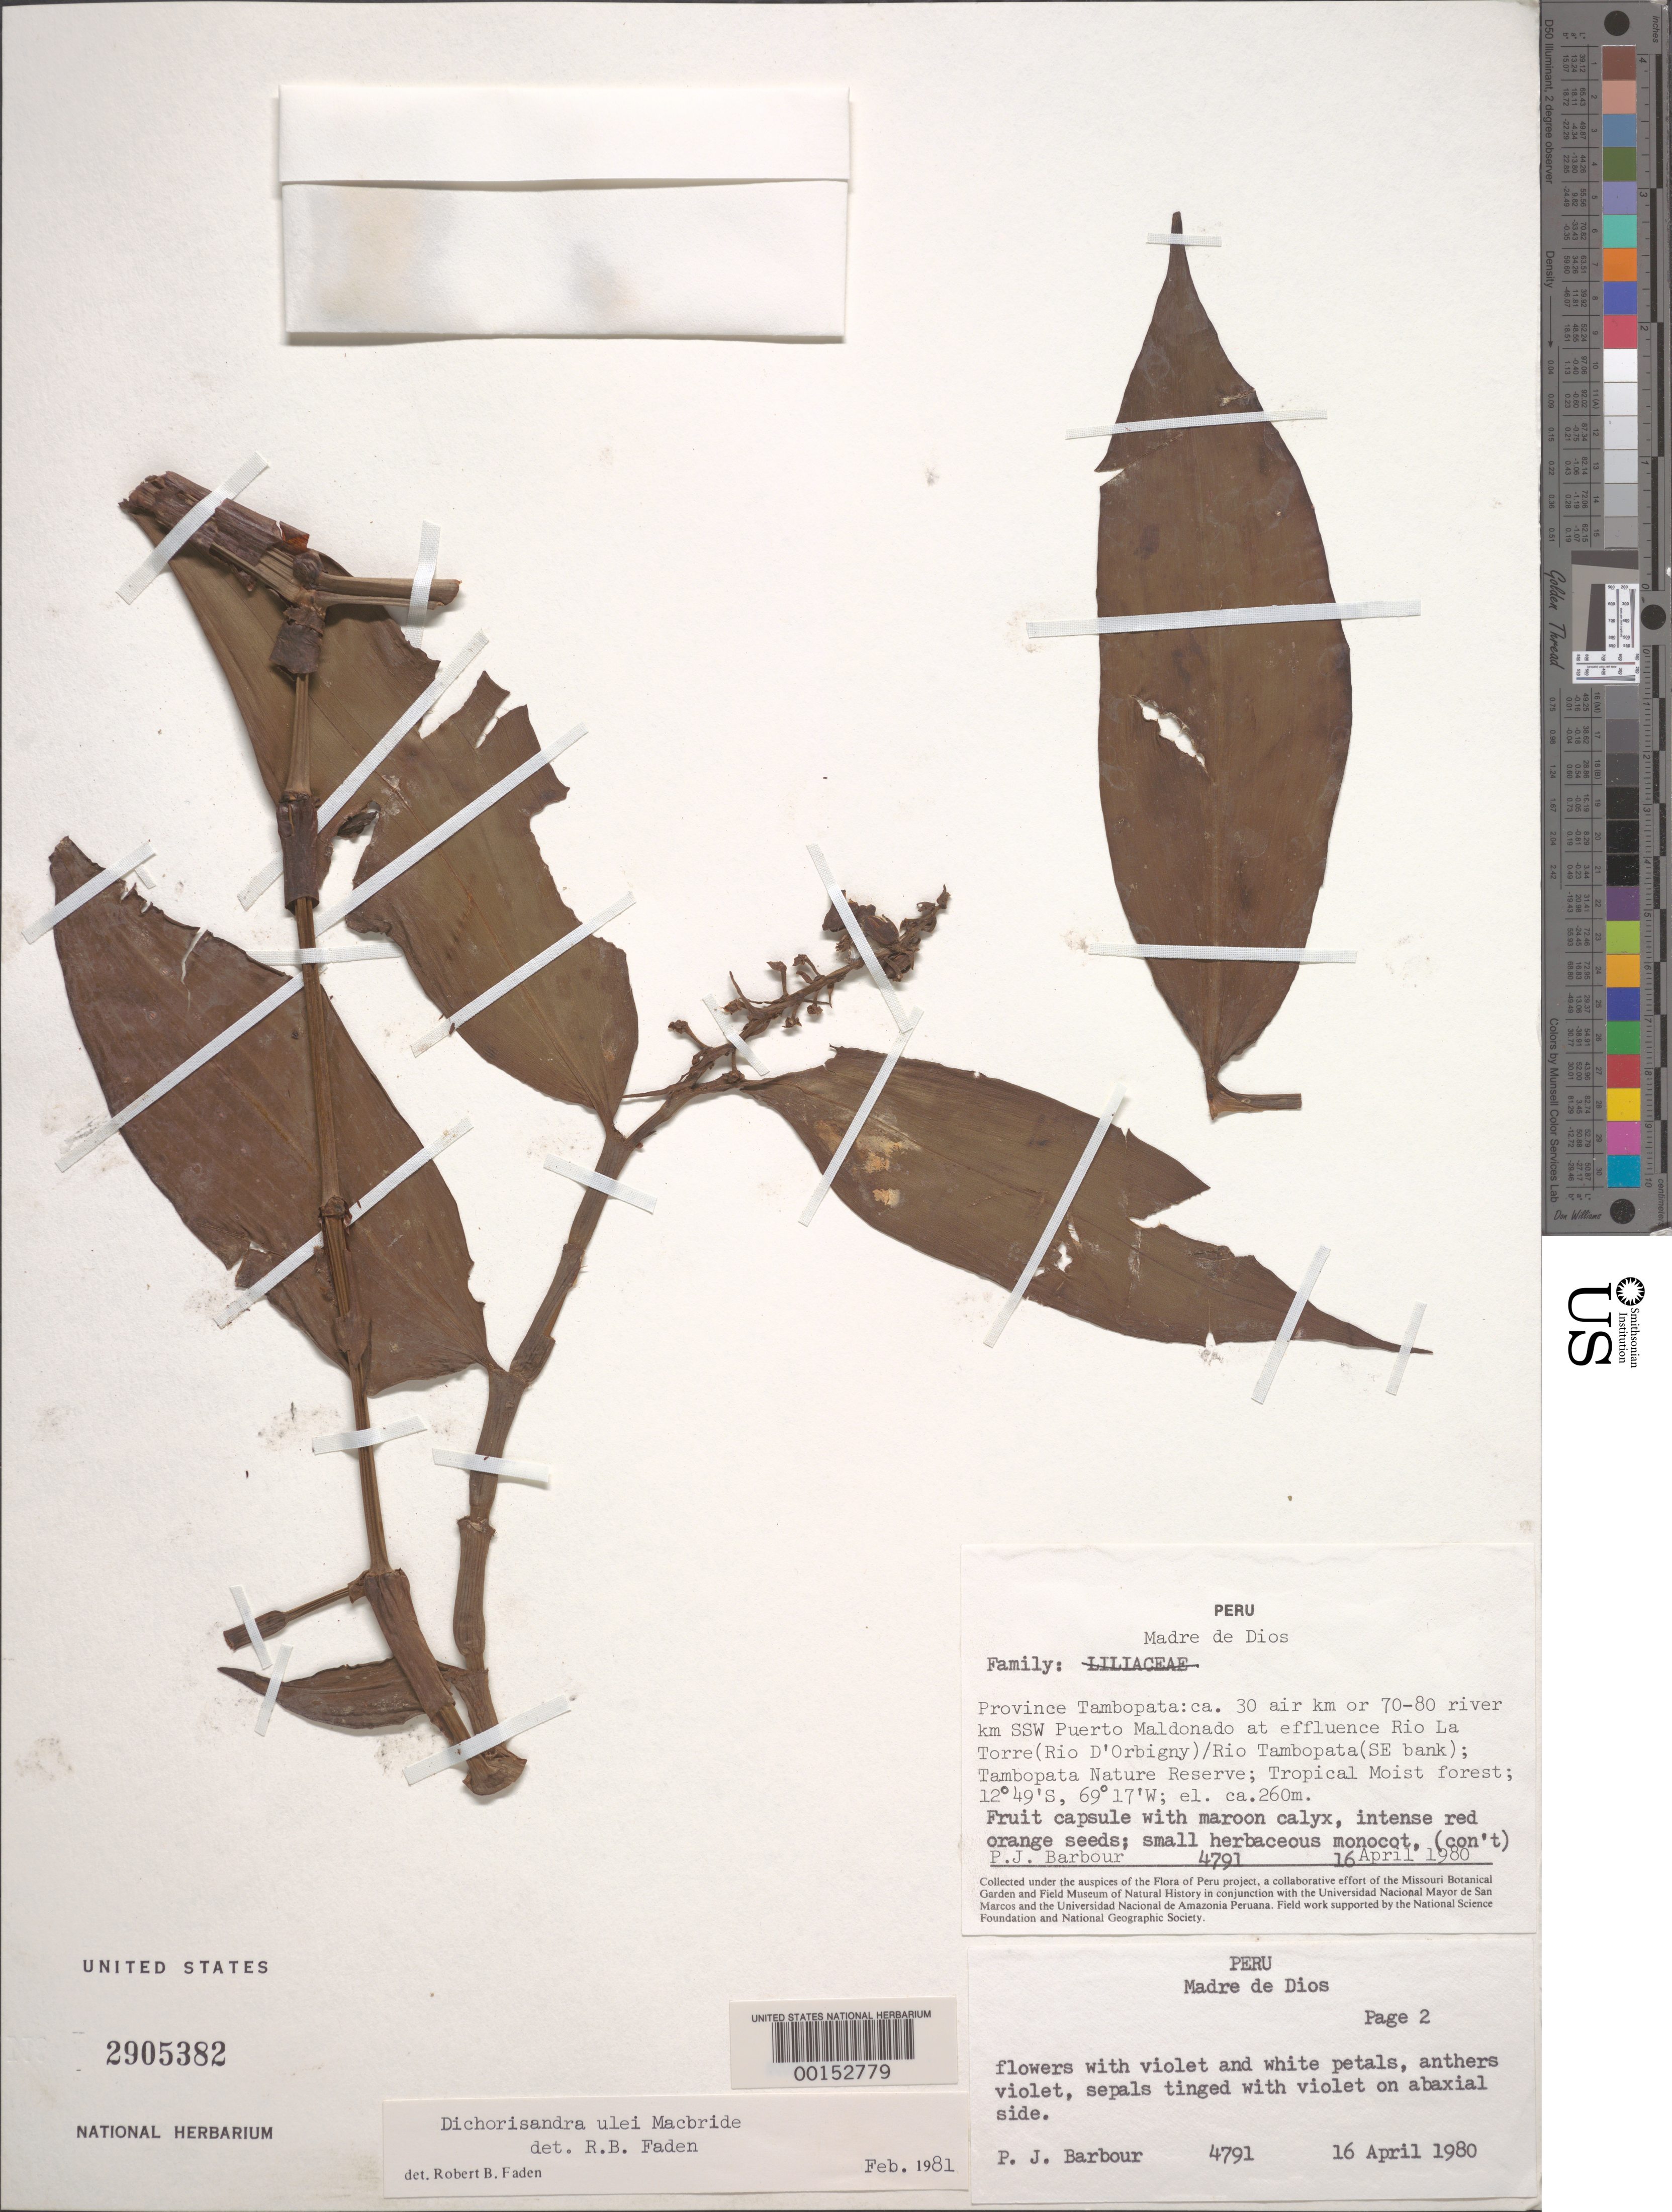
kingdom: Plantae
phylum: Tracheophyta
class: Liliopsida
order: Commelinales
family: Commelinaceae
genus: Dichorisandra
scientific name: Dichorisandra ulei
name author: J.F. Macbr.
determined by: Faden, Robert B., (US), Smithsonian Institution - National Museum of Natural History (UNITED STATES)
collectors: P. Barbour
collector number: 4791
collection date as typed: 16 Apr 1980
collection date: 1980-04-16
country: Peru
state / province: Madre de Dios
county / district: Tambopata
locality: Ssw of puerto maldonado, at effluence of rio la torre and rio tambopata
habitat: Tropical moist forest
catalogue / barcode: US 2905382